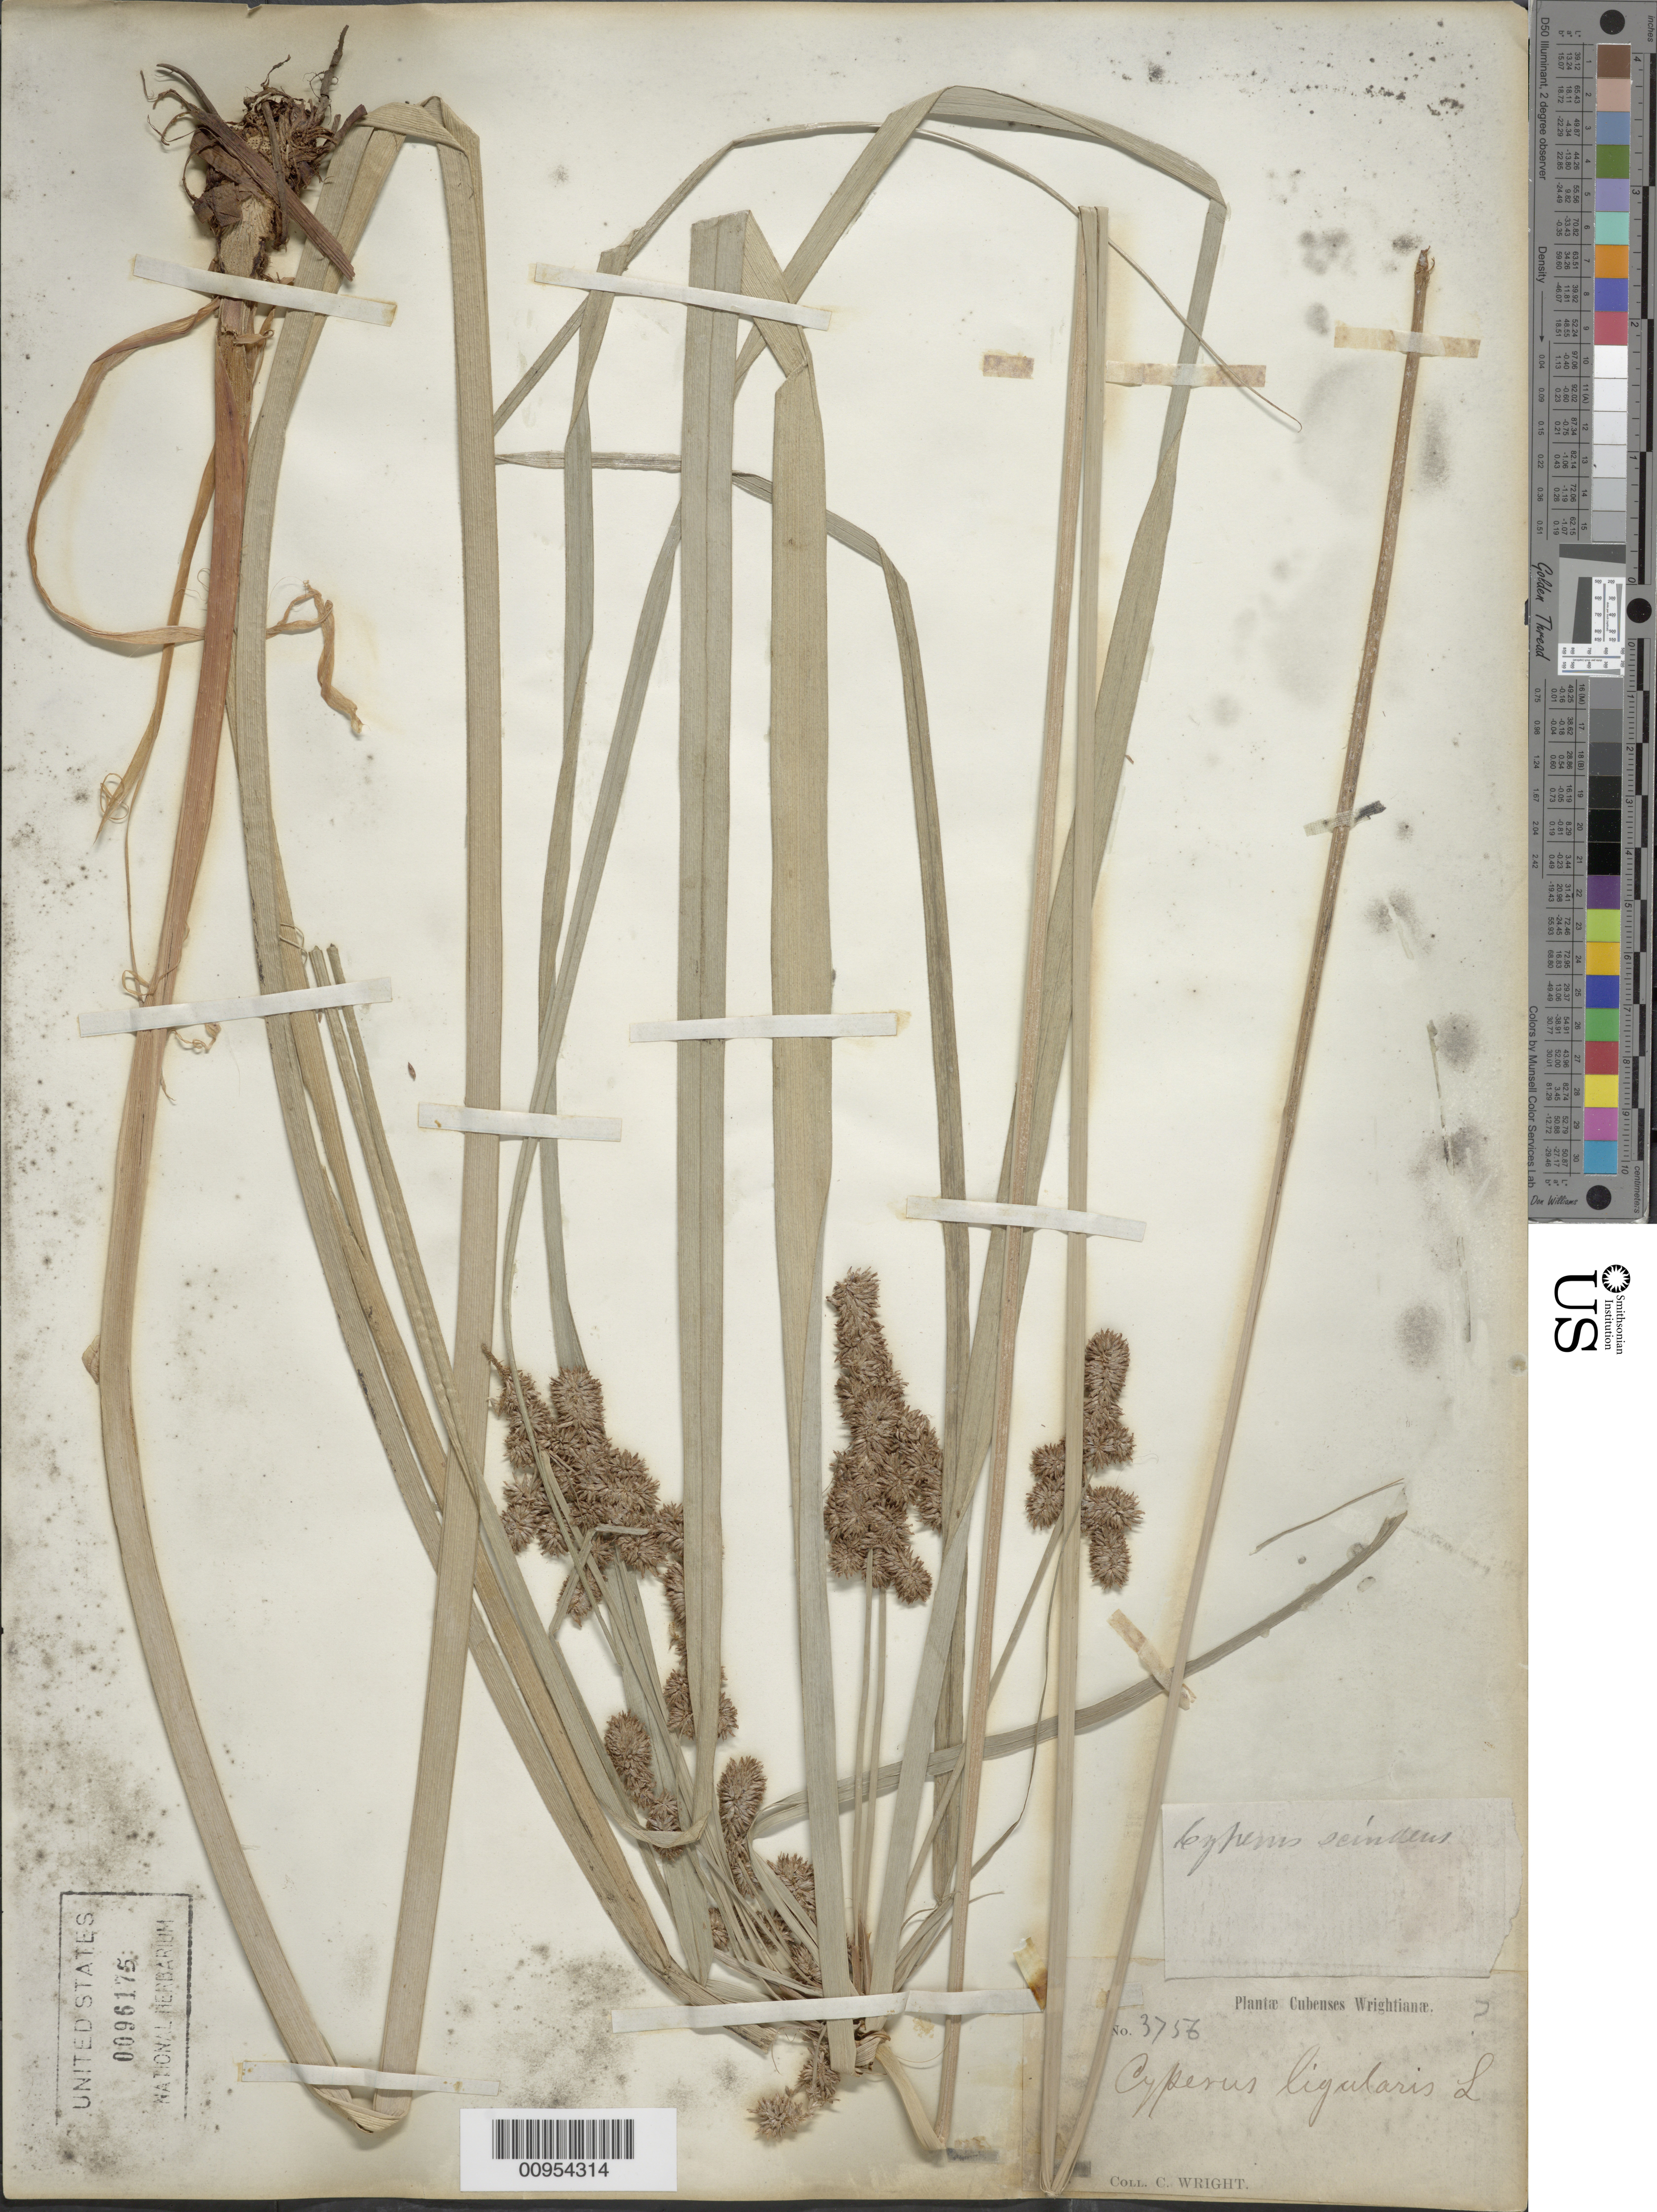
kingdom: Plantae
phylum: Tracheophyta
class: Liliopsida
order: Poales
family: Cyperaceae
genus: Cyperus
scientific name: Cyperus ligularis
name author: L.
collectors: C. Wright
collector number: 3756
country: Cuba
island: Cuba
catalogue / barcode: US 96175